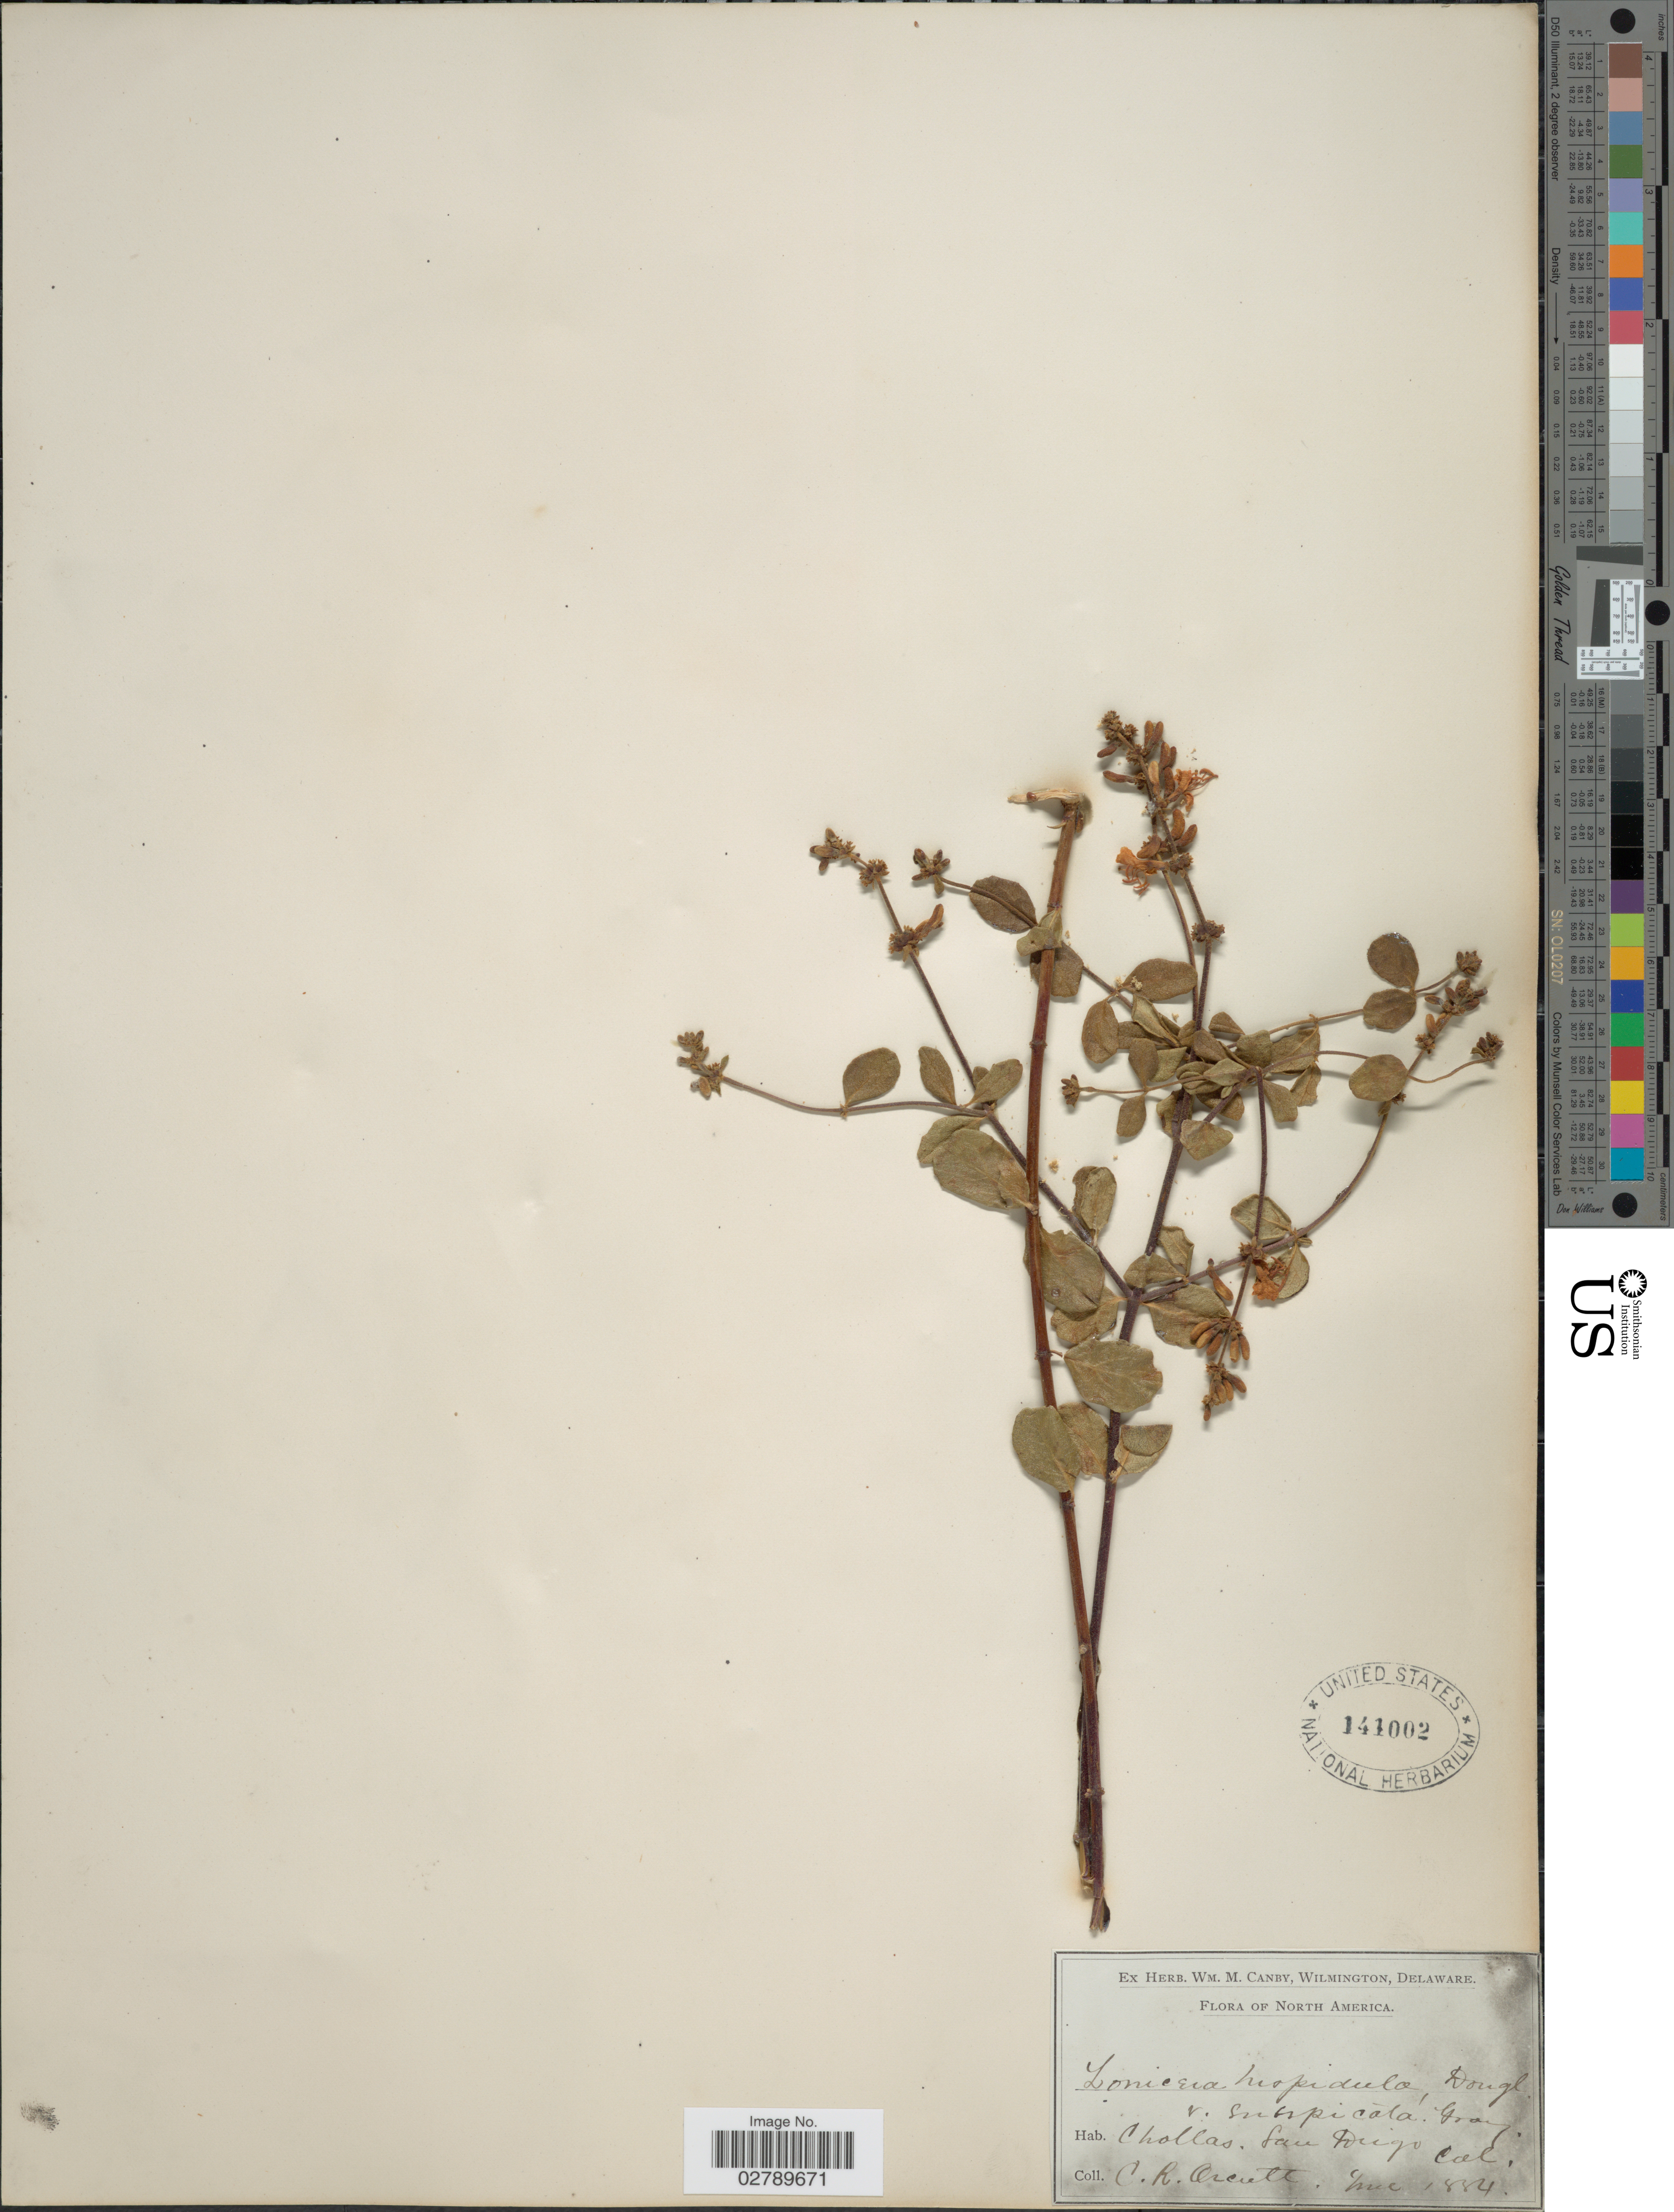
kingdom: Plantae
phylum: Tracheophyta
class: Magnoliopsida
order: Dipsacales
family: Caprifoliaceae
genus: Lonicera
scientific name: Lonicera johnstonii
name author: (D.D. Keck) McMinn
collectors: C. R. Orcutt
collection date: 1884-06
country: United States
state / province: California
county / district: San Diego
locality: Chollas. San Diego.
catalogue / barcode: US 141002